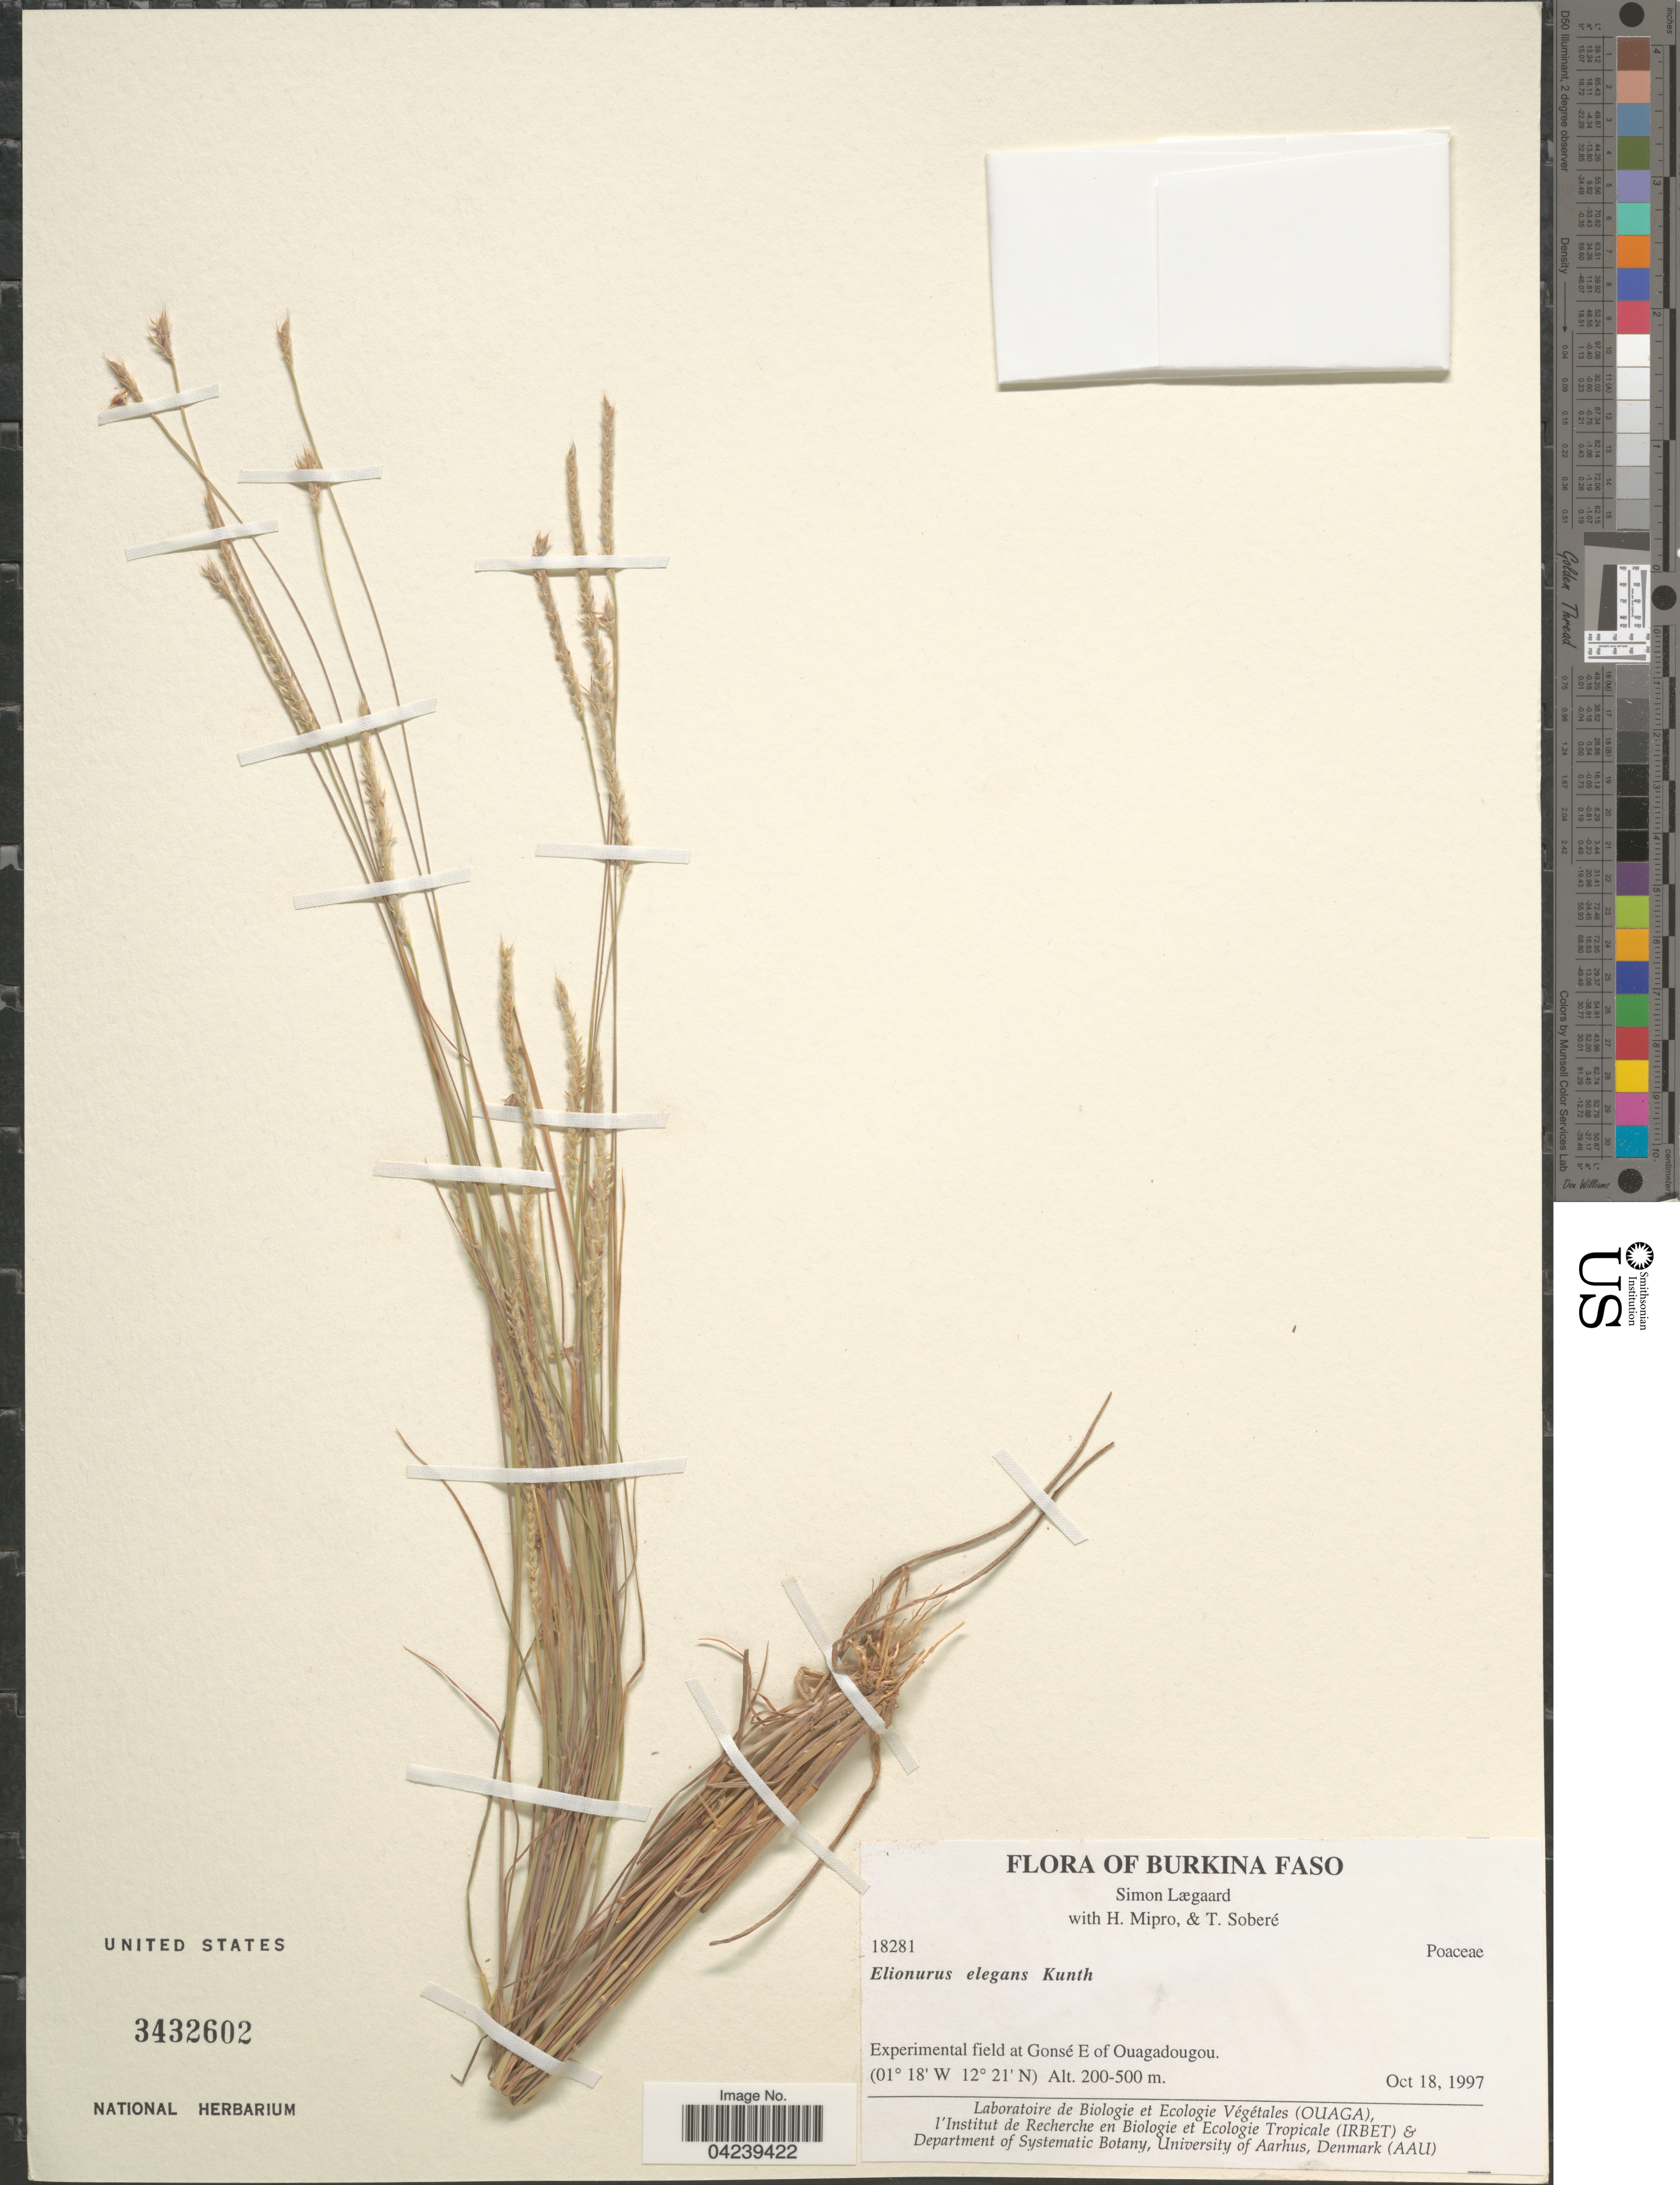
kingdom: Plantae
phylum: Tracheophyta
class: Liliopsida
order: Poales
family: Poaceae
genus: Elionurus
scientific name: Elionurus elegans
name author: Kunth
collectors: S. Lægaard, H. Mipro & T. Sobere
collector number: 18281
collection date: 1997-10-18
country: Burkina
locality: Burkina Faso. Experimental field at Gonsé E of Ouagadougou.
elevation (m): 200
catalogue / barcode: US 3432602